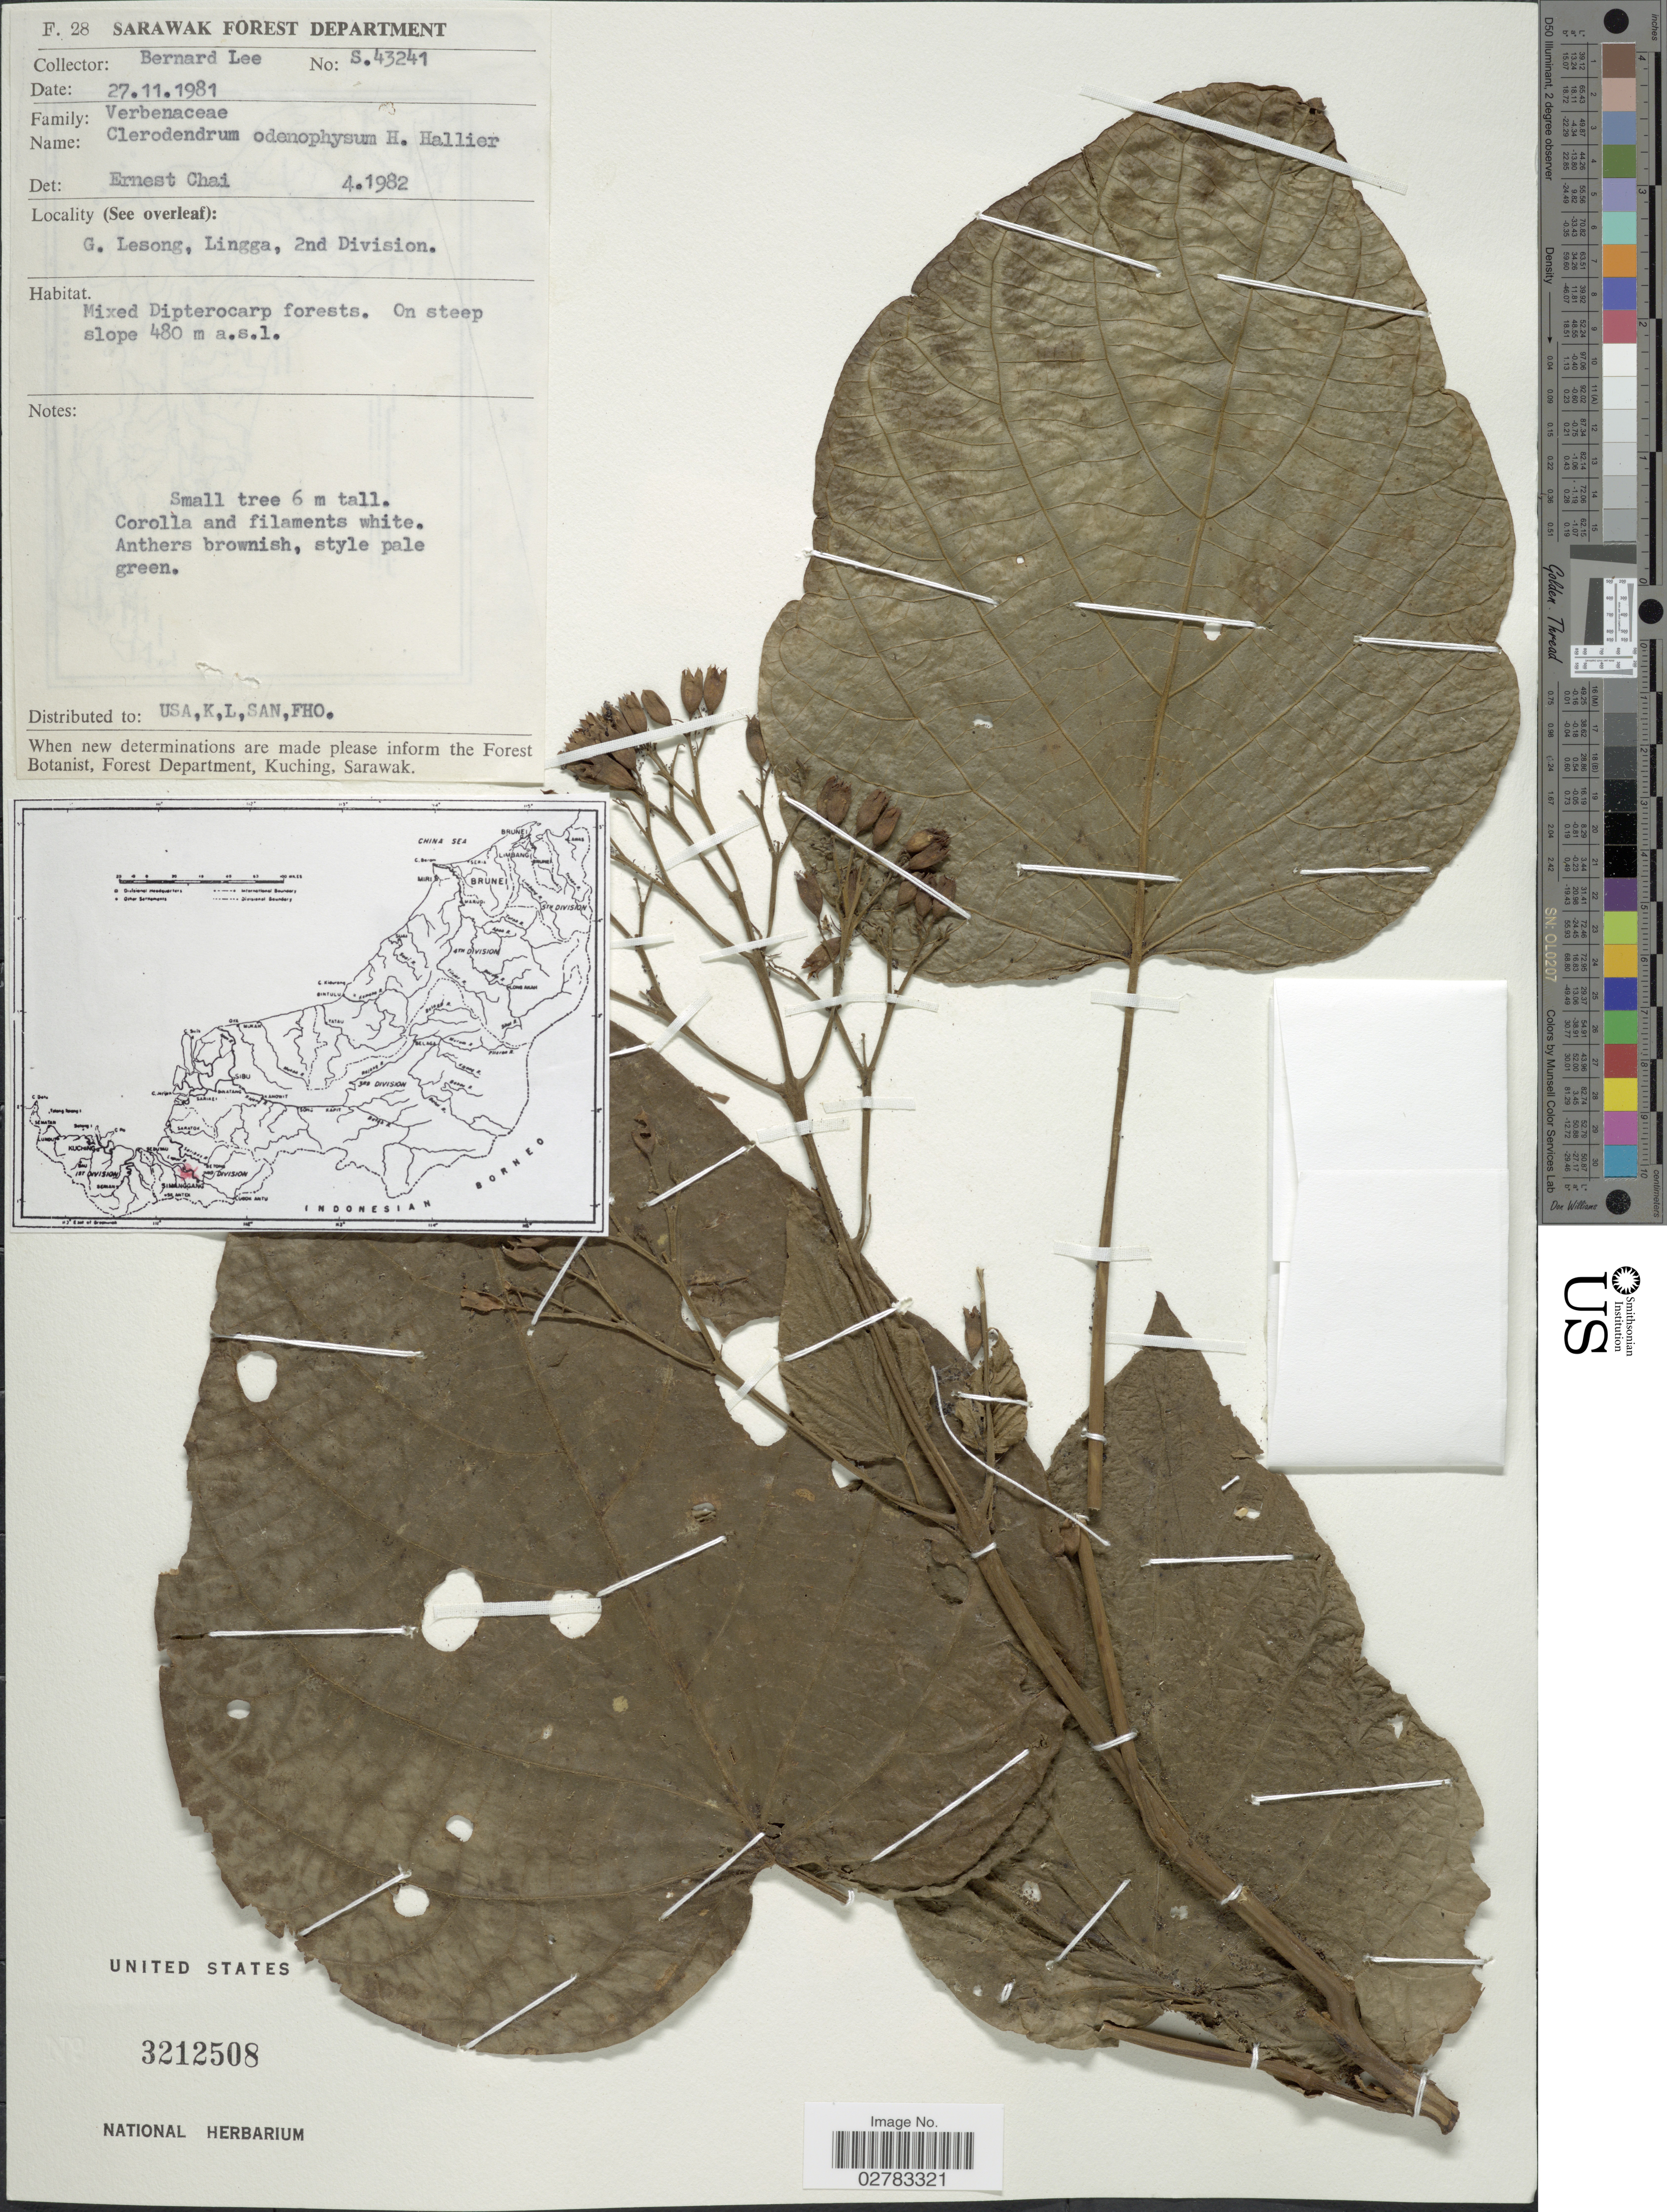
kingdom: Plantae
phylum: Tracheophyta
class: Magnoliopsida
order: Lamiales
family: Lamiaceae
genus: Clerodendrum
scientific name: Clerodendrum adenophysum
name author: Hall.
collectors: B. Lee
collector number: S.43241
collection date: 1981-11-27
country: Indonesia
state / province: Sumatra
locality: G. Lesong, Lingga, 2nd Division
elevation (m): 480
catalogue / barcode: US 3212508